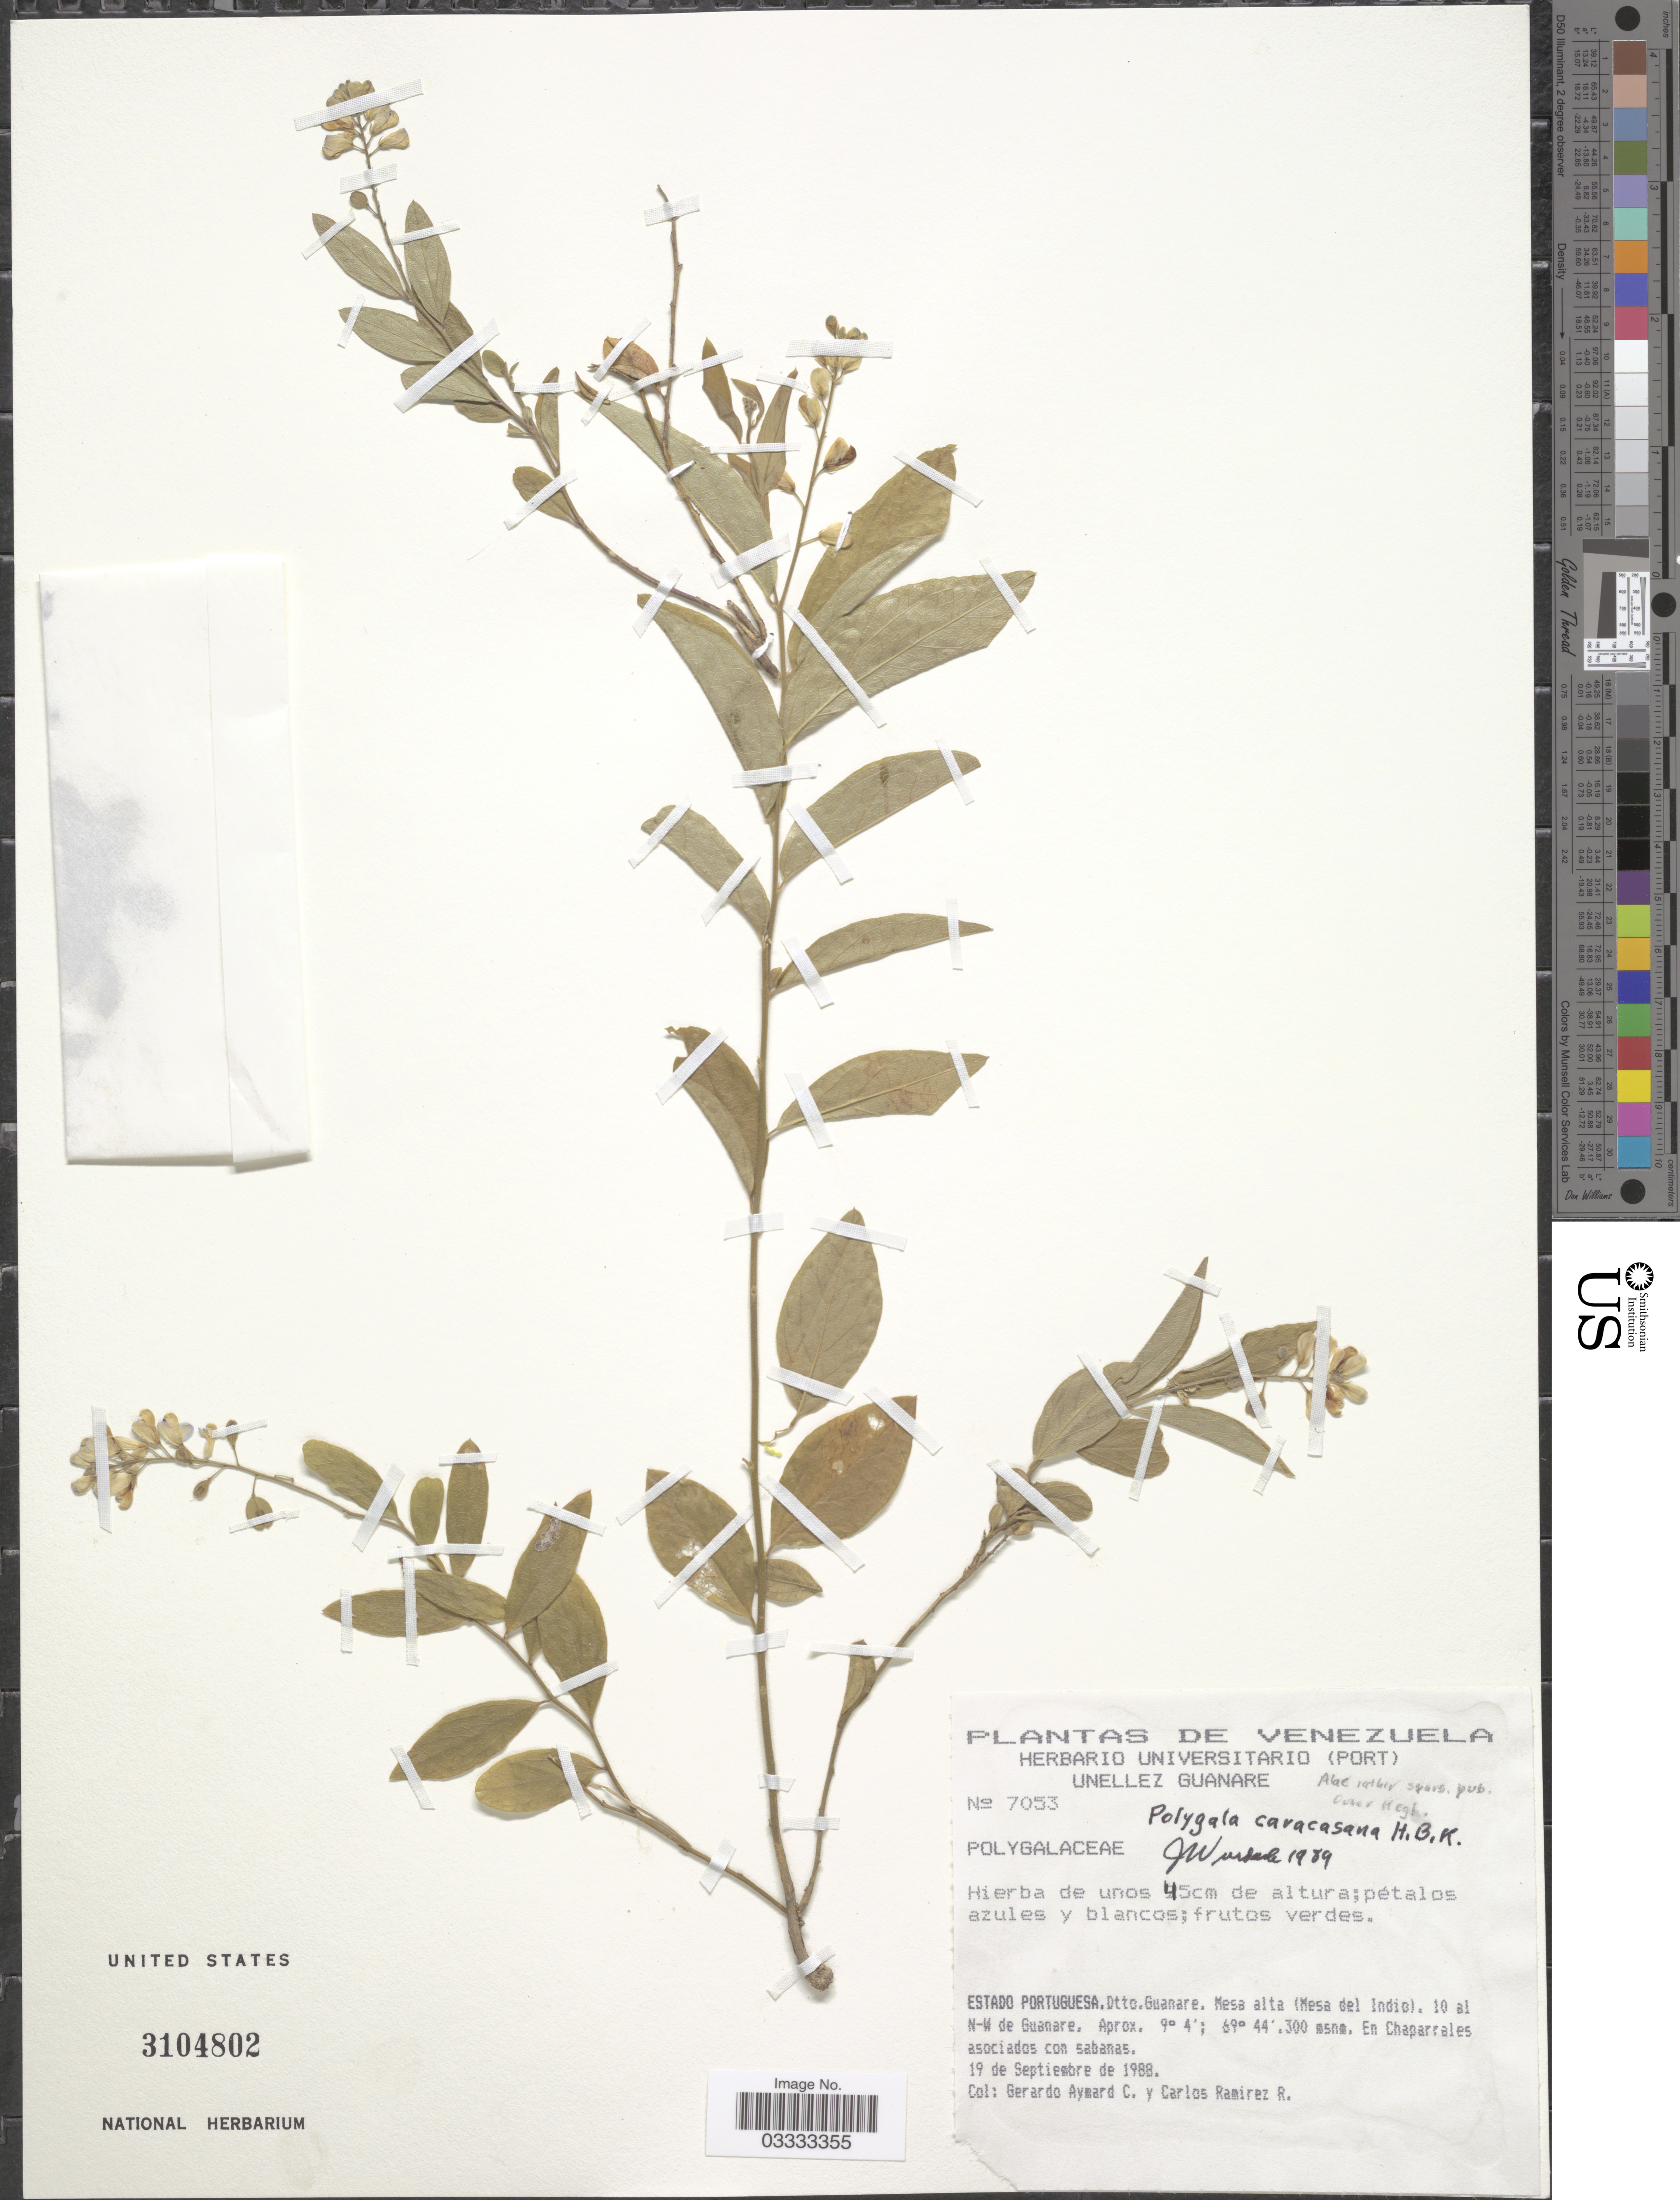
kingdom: Plantae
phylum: Tracheophyta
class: Magnoliopsida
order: Fabales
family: Polygalaceae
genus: Hebecarpa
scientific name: Hebecarpa caracasana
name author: (Kunth) J.R. Abbott & J.F.B. Pastore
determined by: Strong, Mark T., (BOT), Smithsonian Institution - National Museum of Natural History (UNITED STATES)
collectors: G. A. Aymard & C. Ramirez R.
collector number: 7053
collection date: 1988-09-19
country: Venezuela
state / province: Portuguesa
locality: Dtto. Guanare. Mesa alto (Mesa del Indio). 10 al N-W de Guanare. En Chaparrales asociados con sabanas.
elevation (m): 300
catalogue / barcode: US 3104802